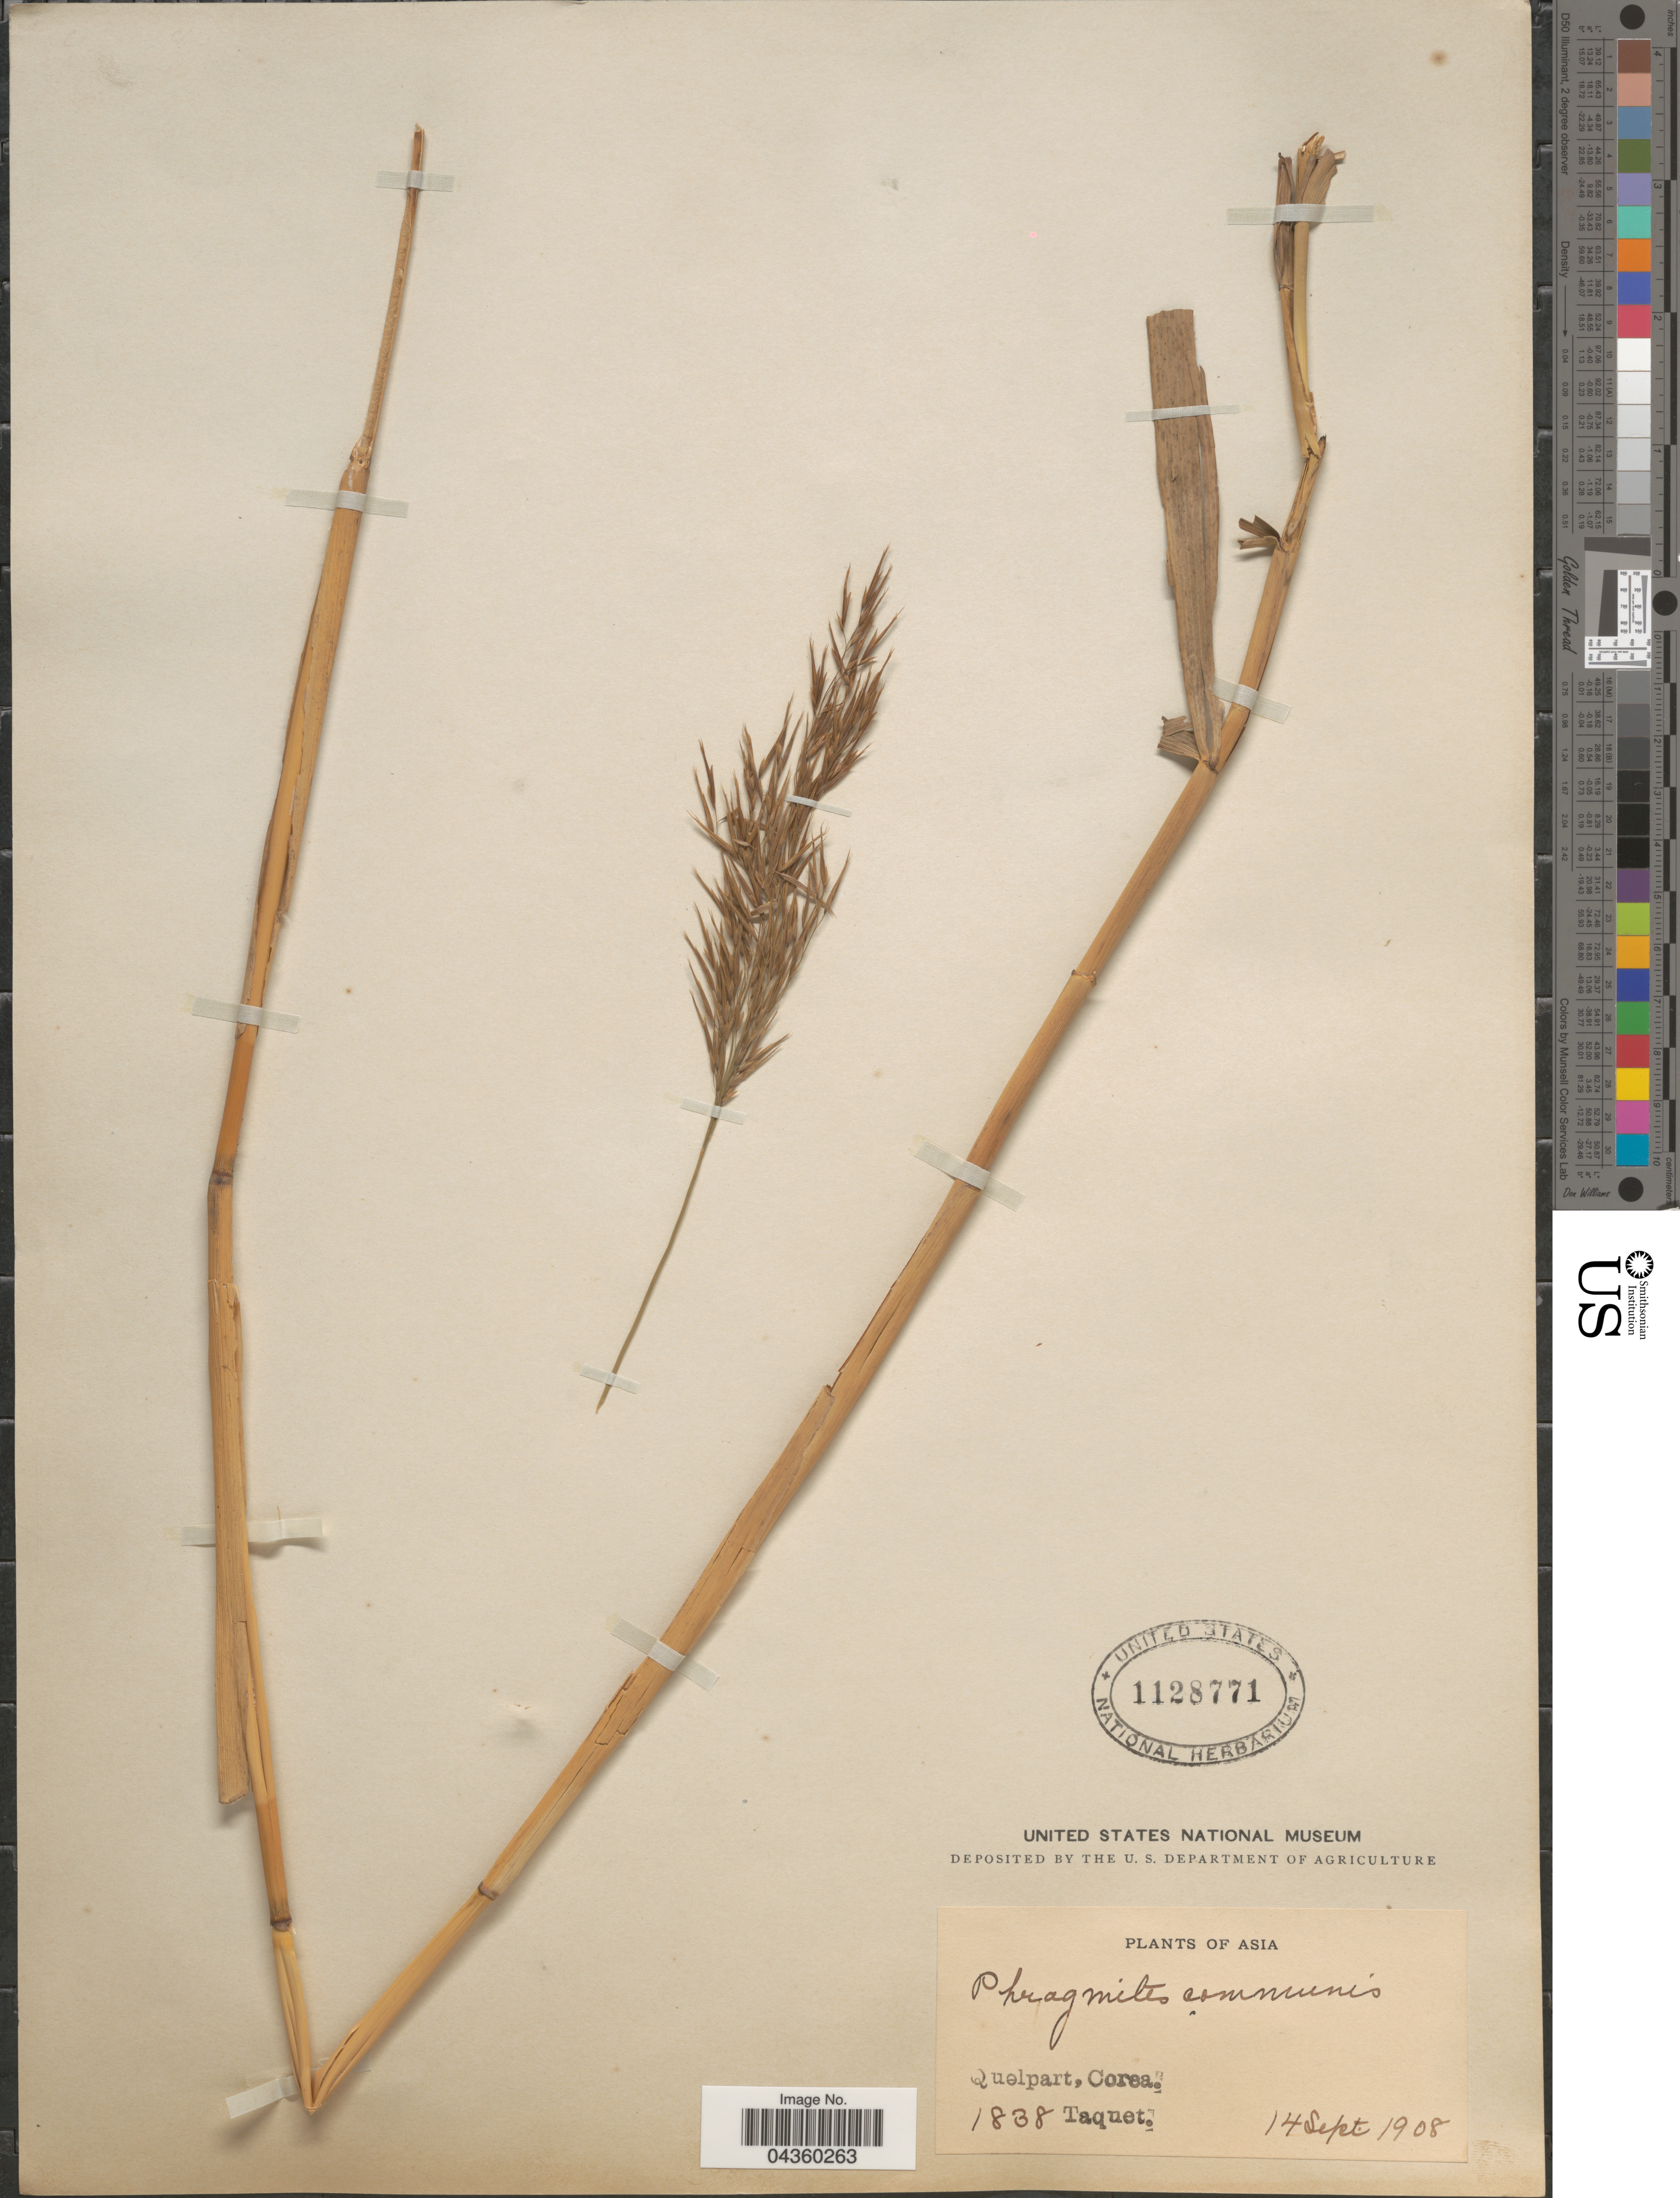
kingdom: Plantae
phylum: Tracheophyta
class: Liliopsida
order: Poales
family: Poaceae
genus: Phragmites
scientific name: Phragmites australis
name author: (Cav.) Trin. ex Steud.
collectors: Taquet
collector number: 1838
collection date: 1908-09-14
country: South Korea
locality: Quelpart, Corea.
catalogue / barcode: US 1128771